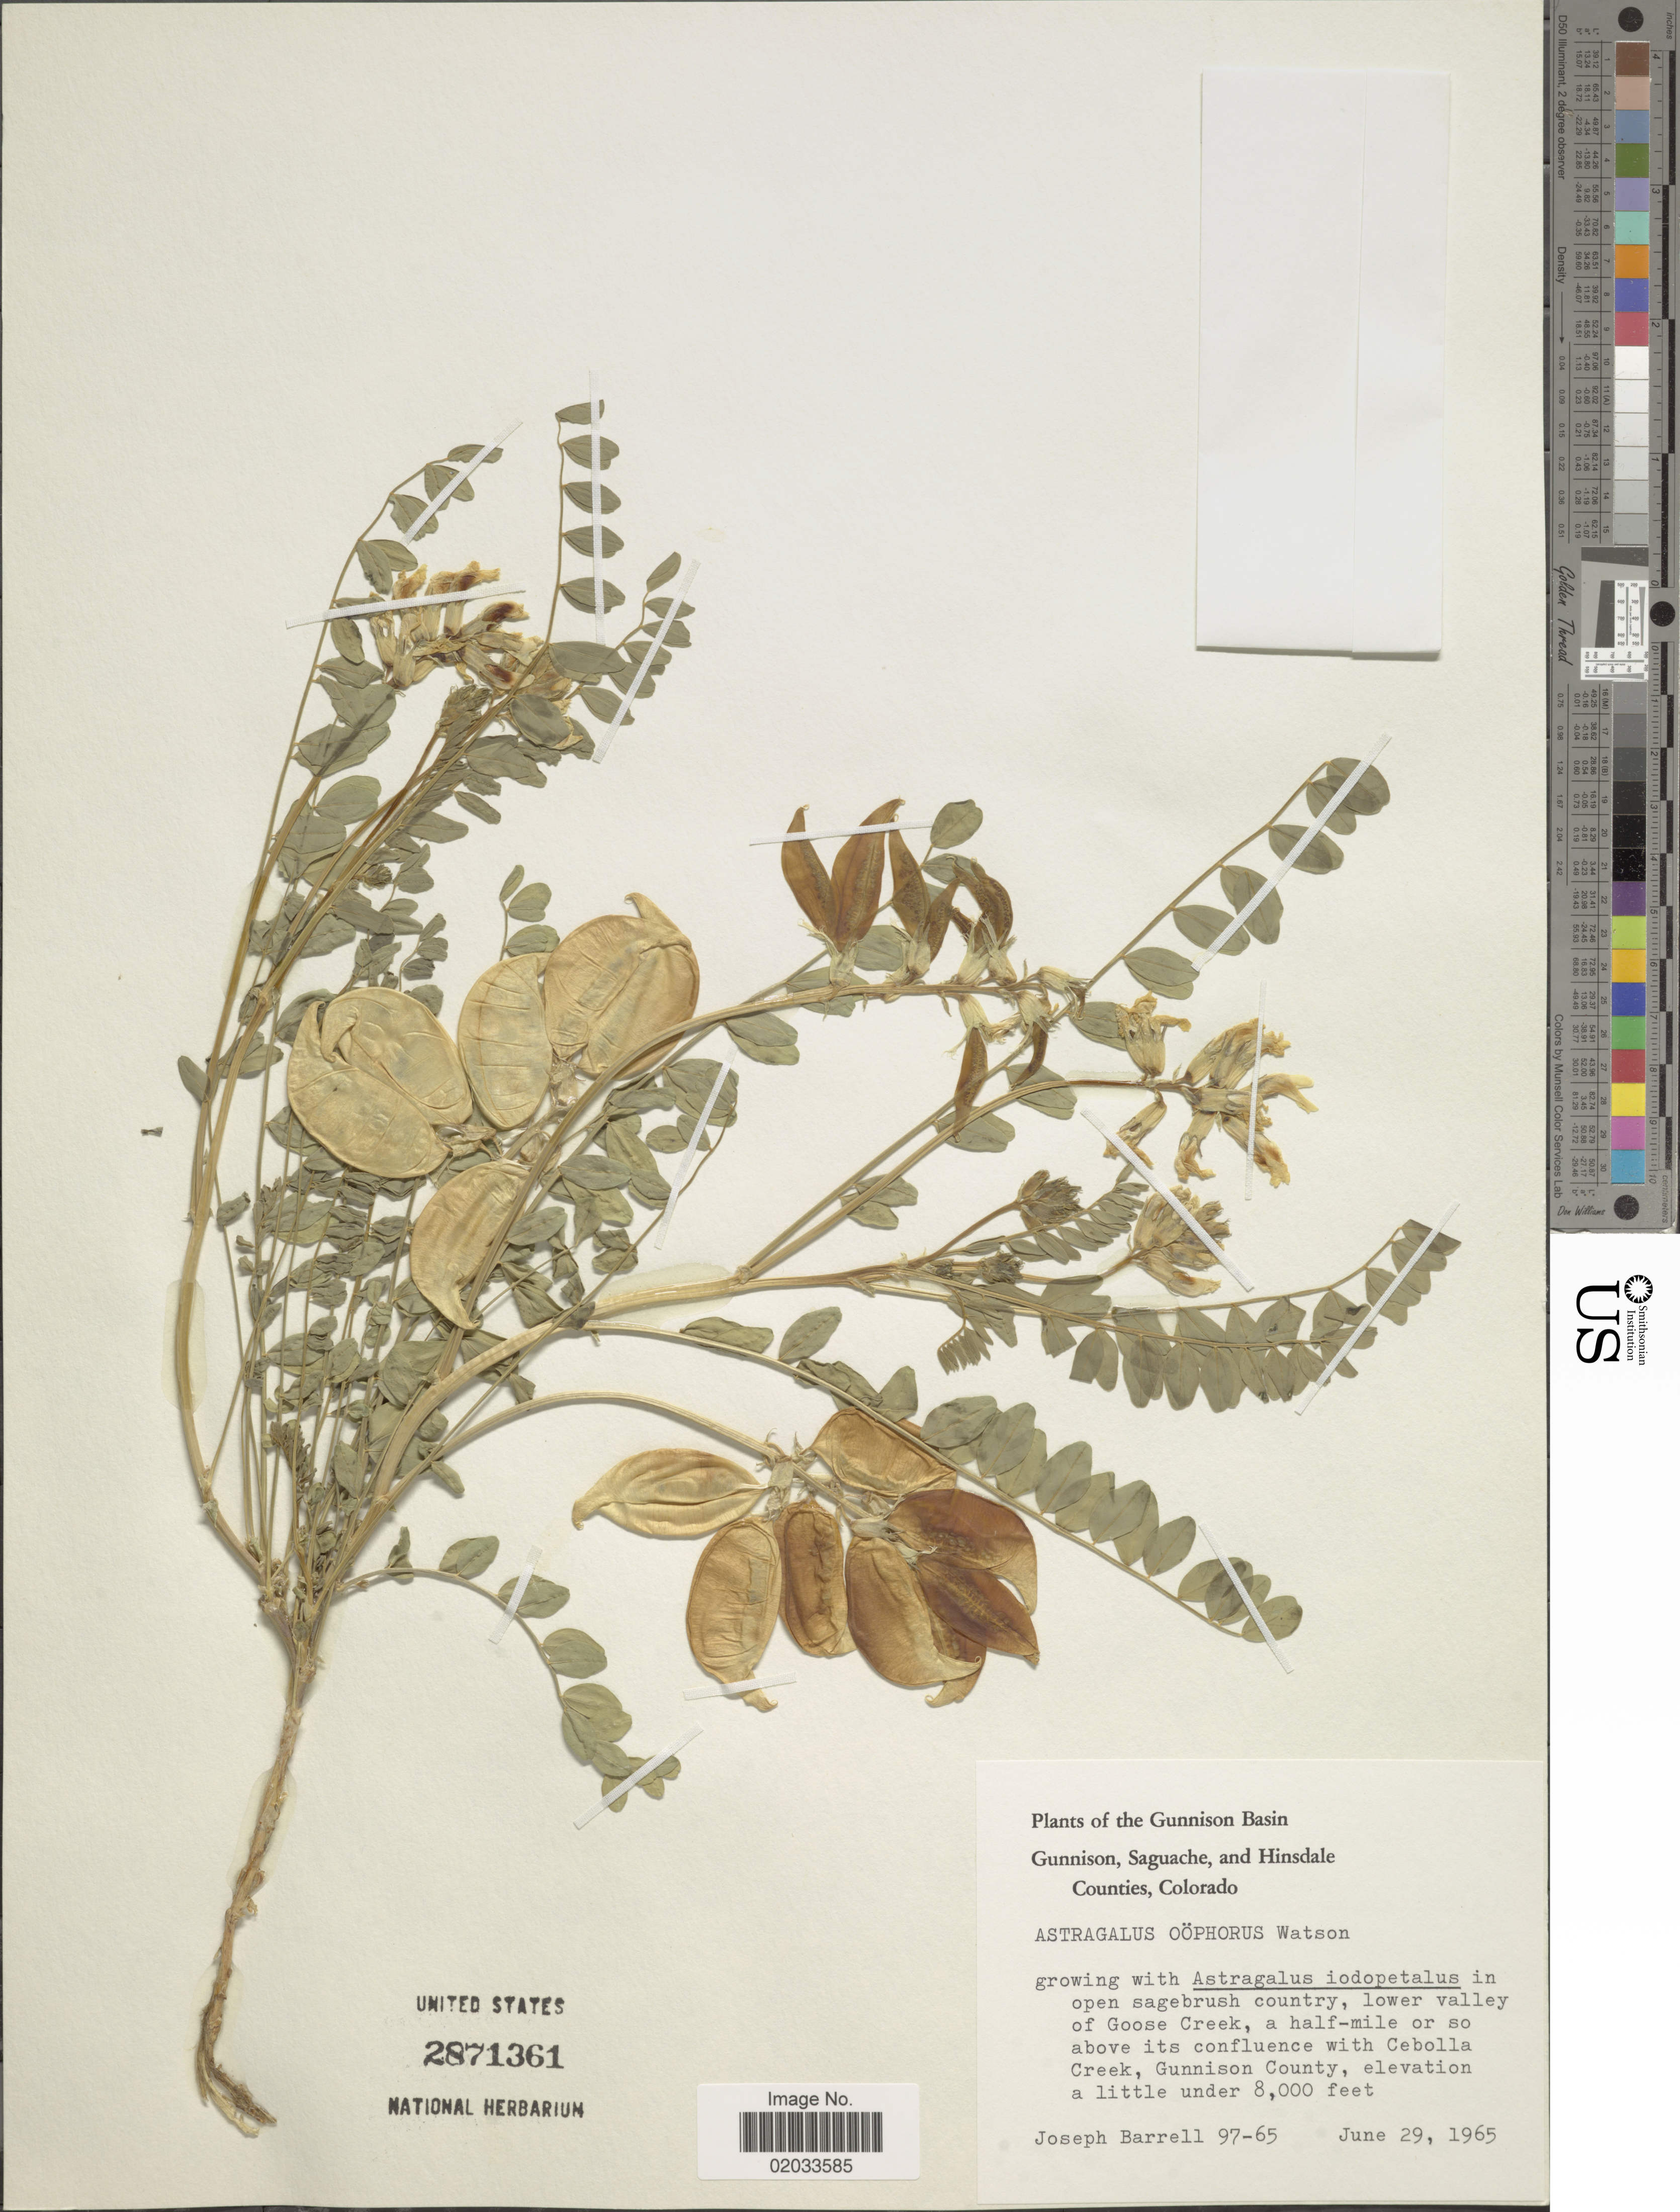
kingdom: Plantae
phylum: Tracheophyta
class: Magnoliopsida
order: Fabales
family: Fabaceae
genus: Astragalus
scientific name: Astragalus oophorus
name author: S. Watson in C. King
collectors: J. Barrell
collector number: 97-65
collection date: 1965-06-29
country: United States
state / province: Colorado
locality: Gunnison Basin, Gunnison, Saguache, and Hinsdale Counties, lower valley of Goose Creek, a half-mile or so above its confluence with Cebolla Creek, Gunnison County.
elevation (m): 2438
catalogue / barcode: US 2871361